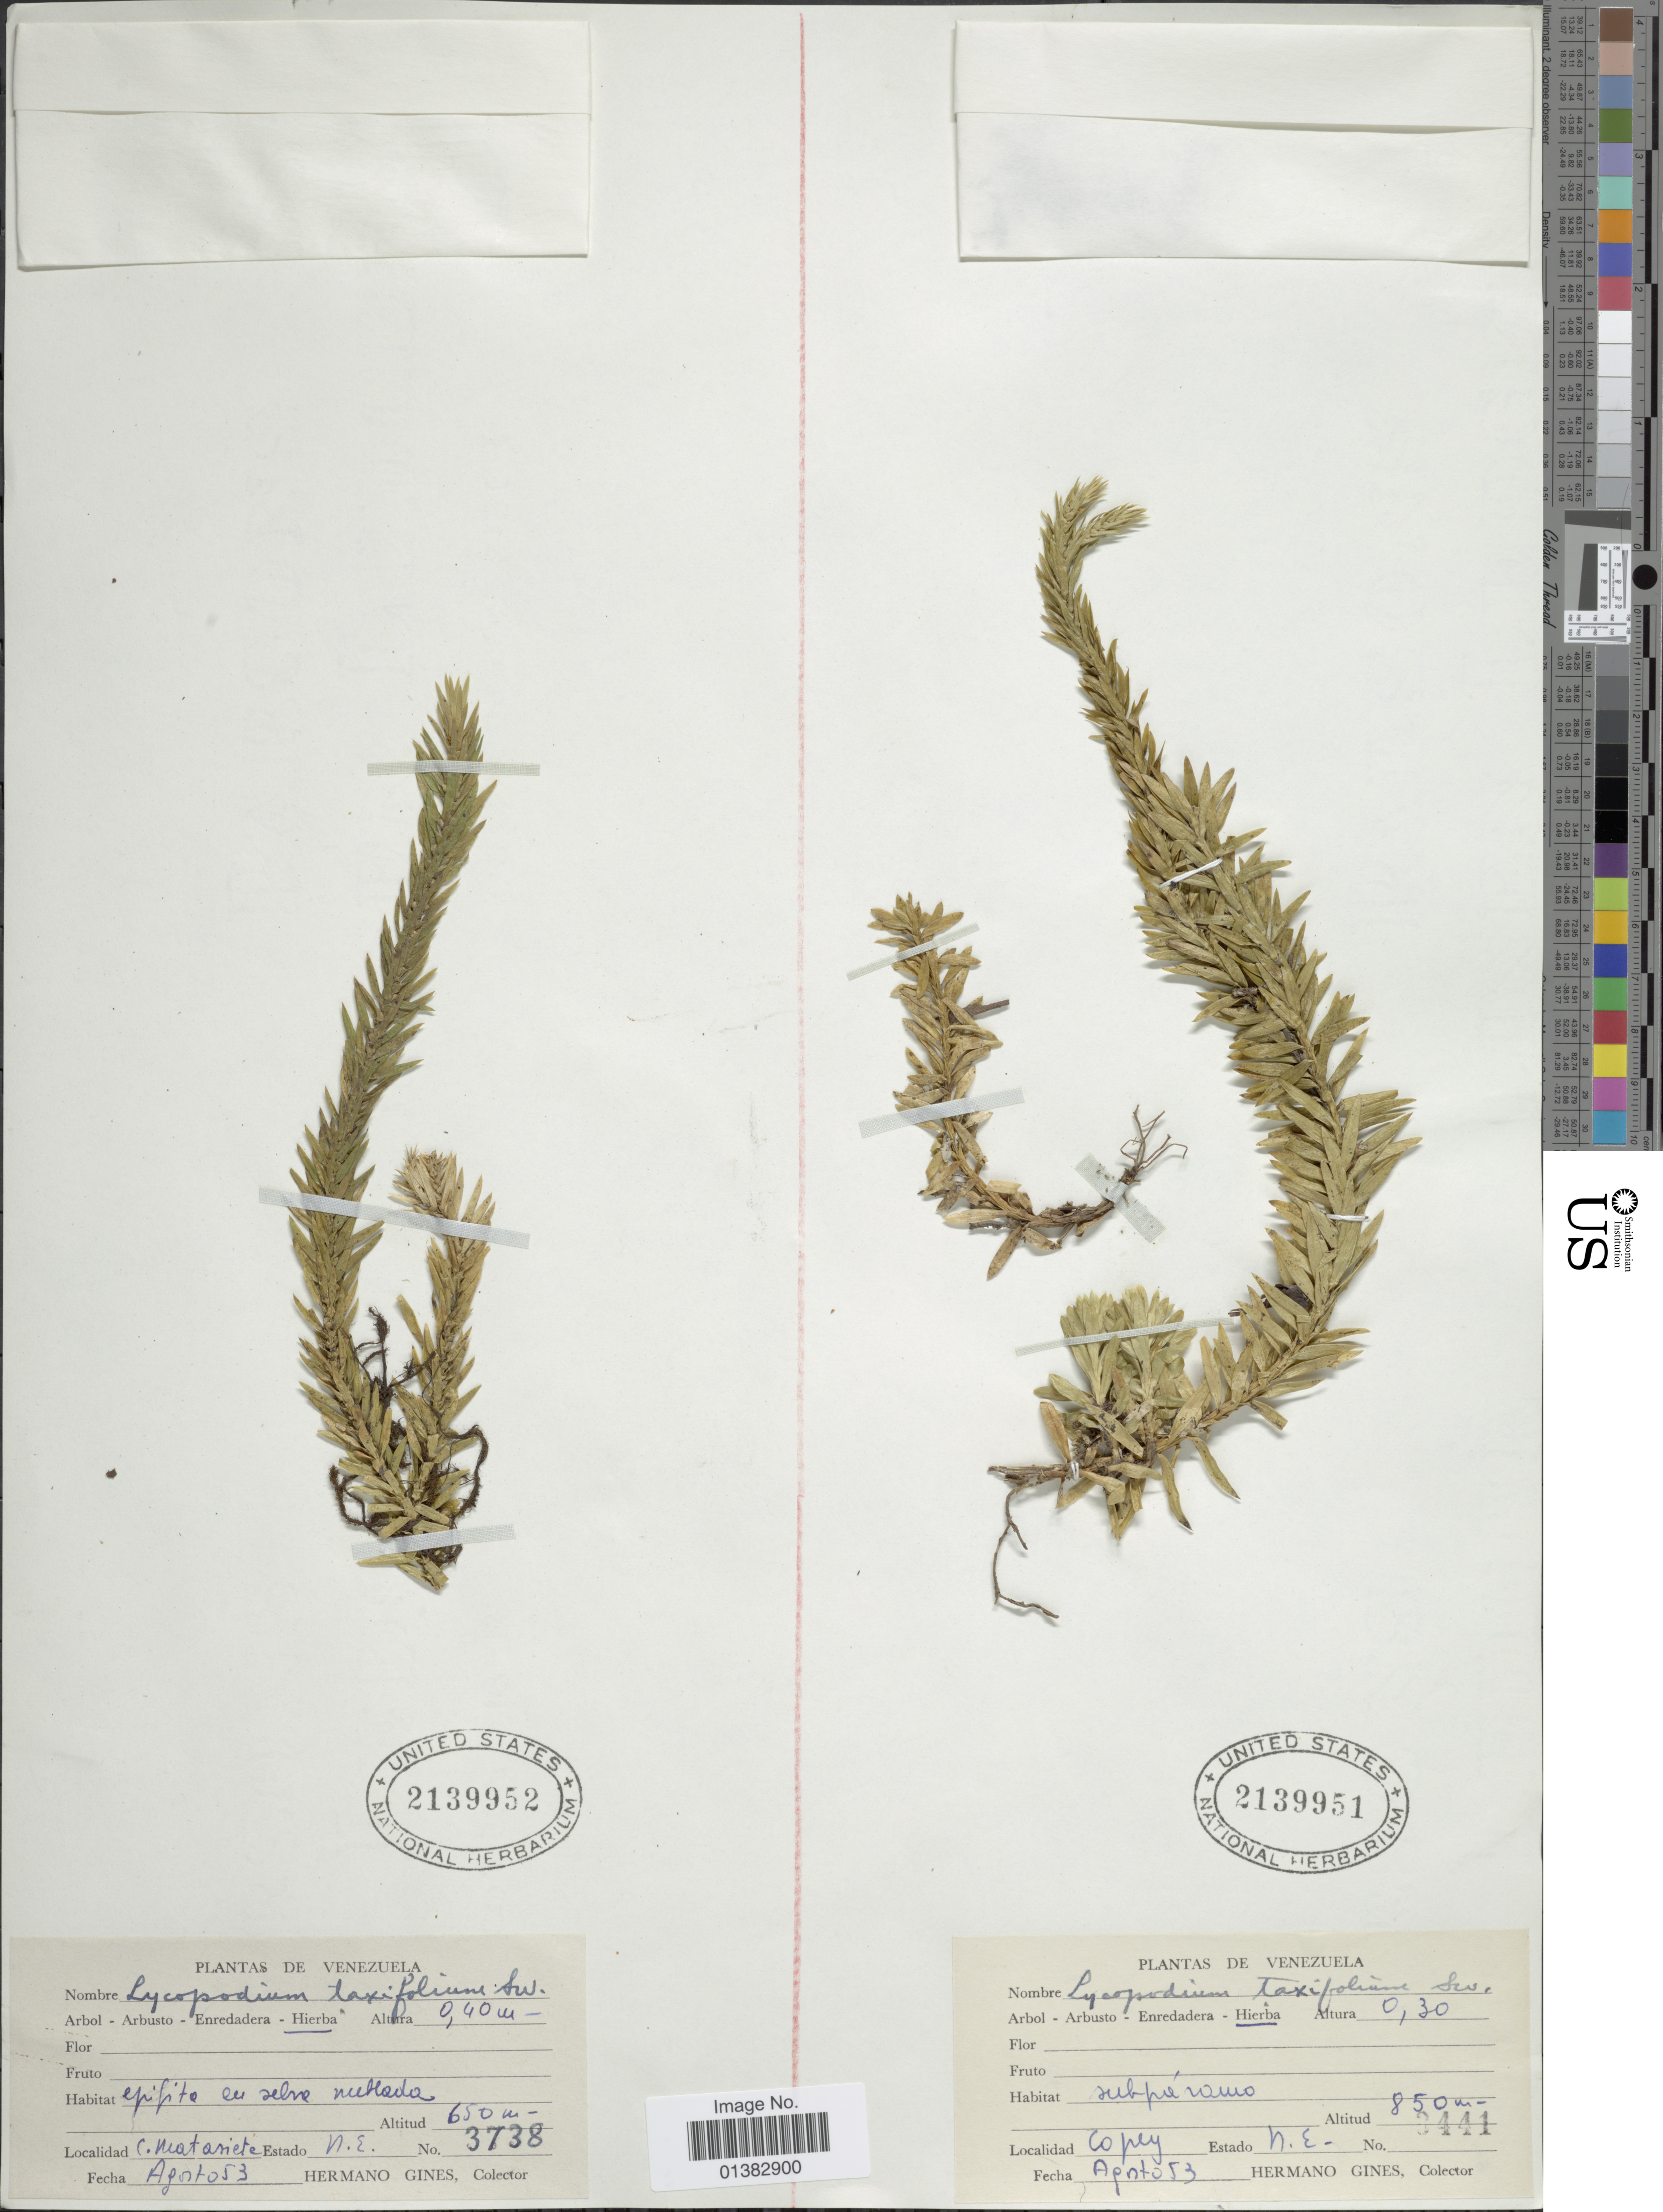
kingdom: Plantae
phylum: Tracheophyta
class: Lycopodiopsida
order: Lycopodiales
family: Lycopodiaceae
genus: Phlegmariurus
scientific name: Phlegmariurus taxifolius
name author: (Sw.) Á. Löve & D. Löve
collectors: Bro. Gines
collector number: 3441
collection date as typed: Transcribed d/m/y: /8/53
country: Venezuela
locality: Copey, Estado N.E.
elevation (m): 850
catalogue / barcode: US 2139951